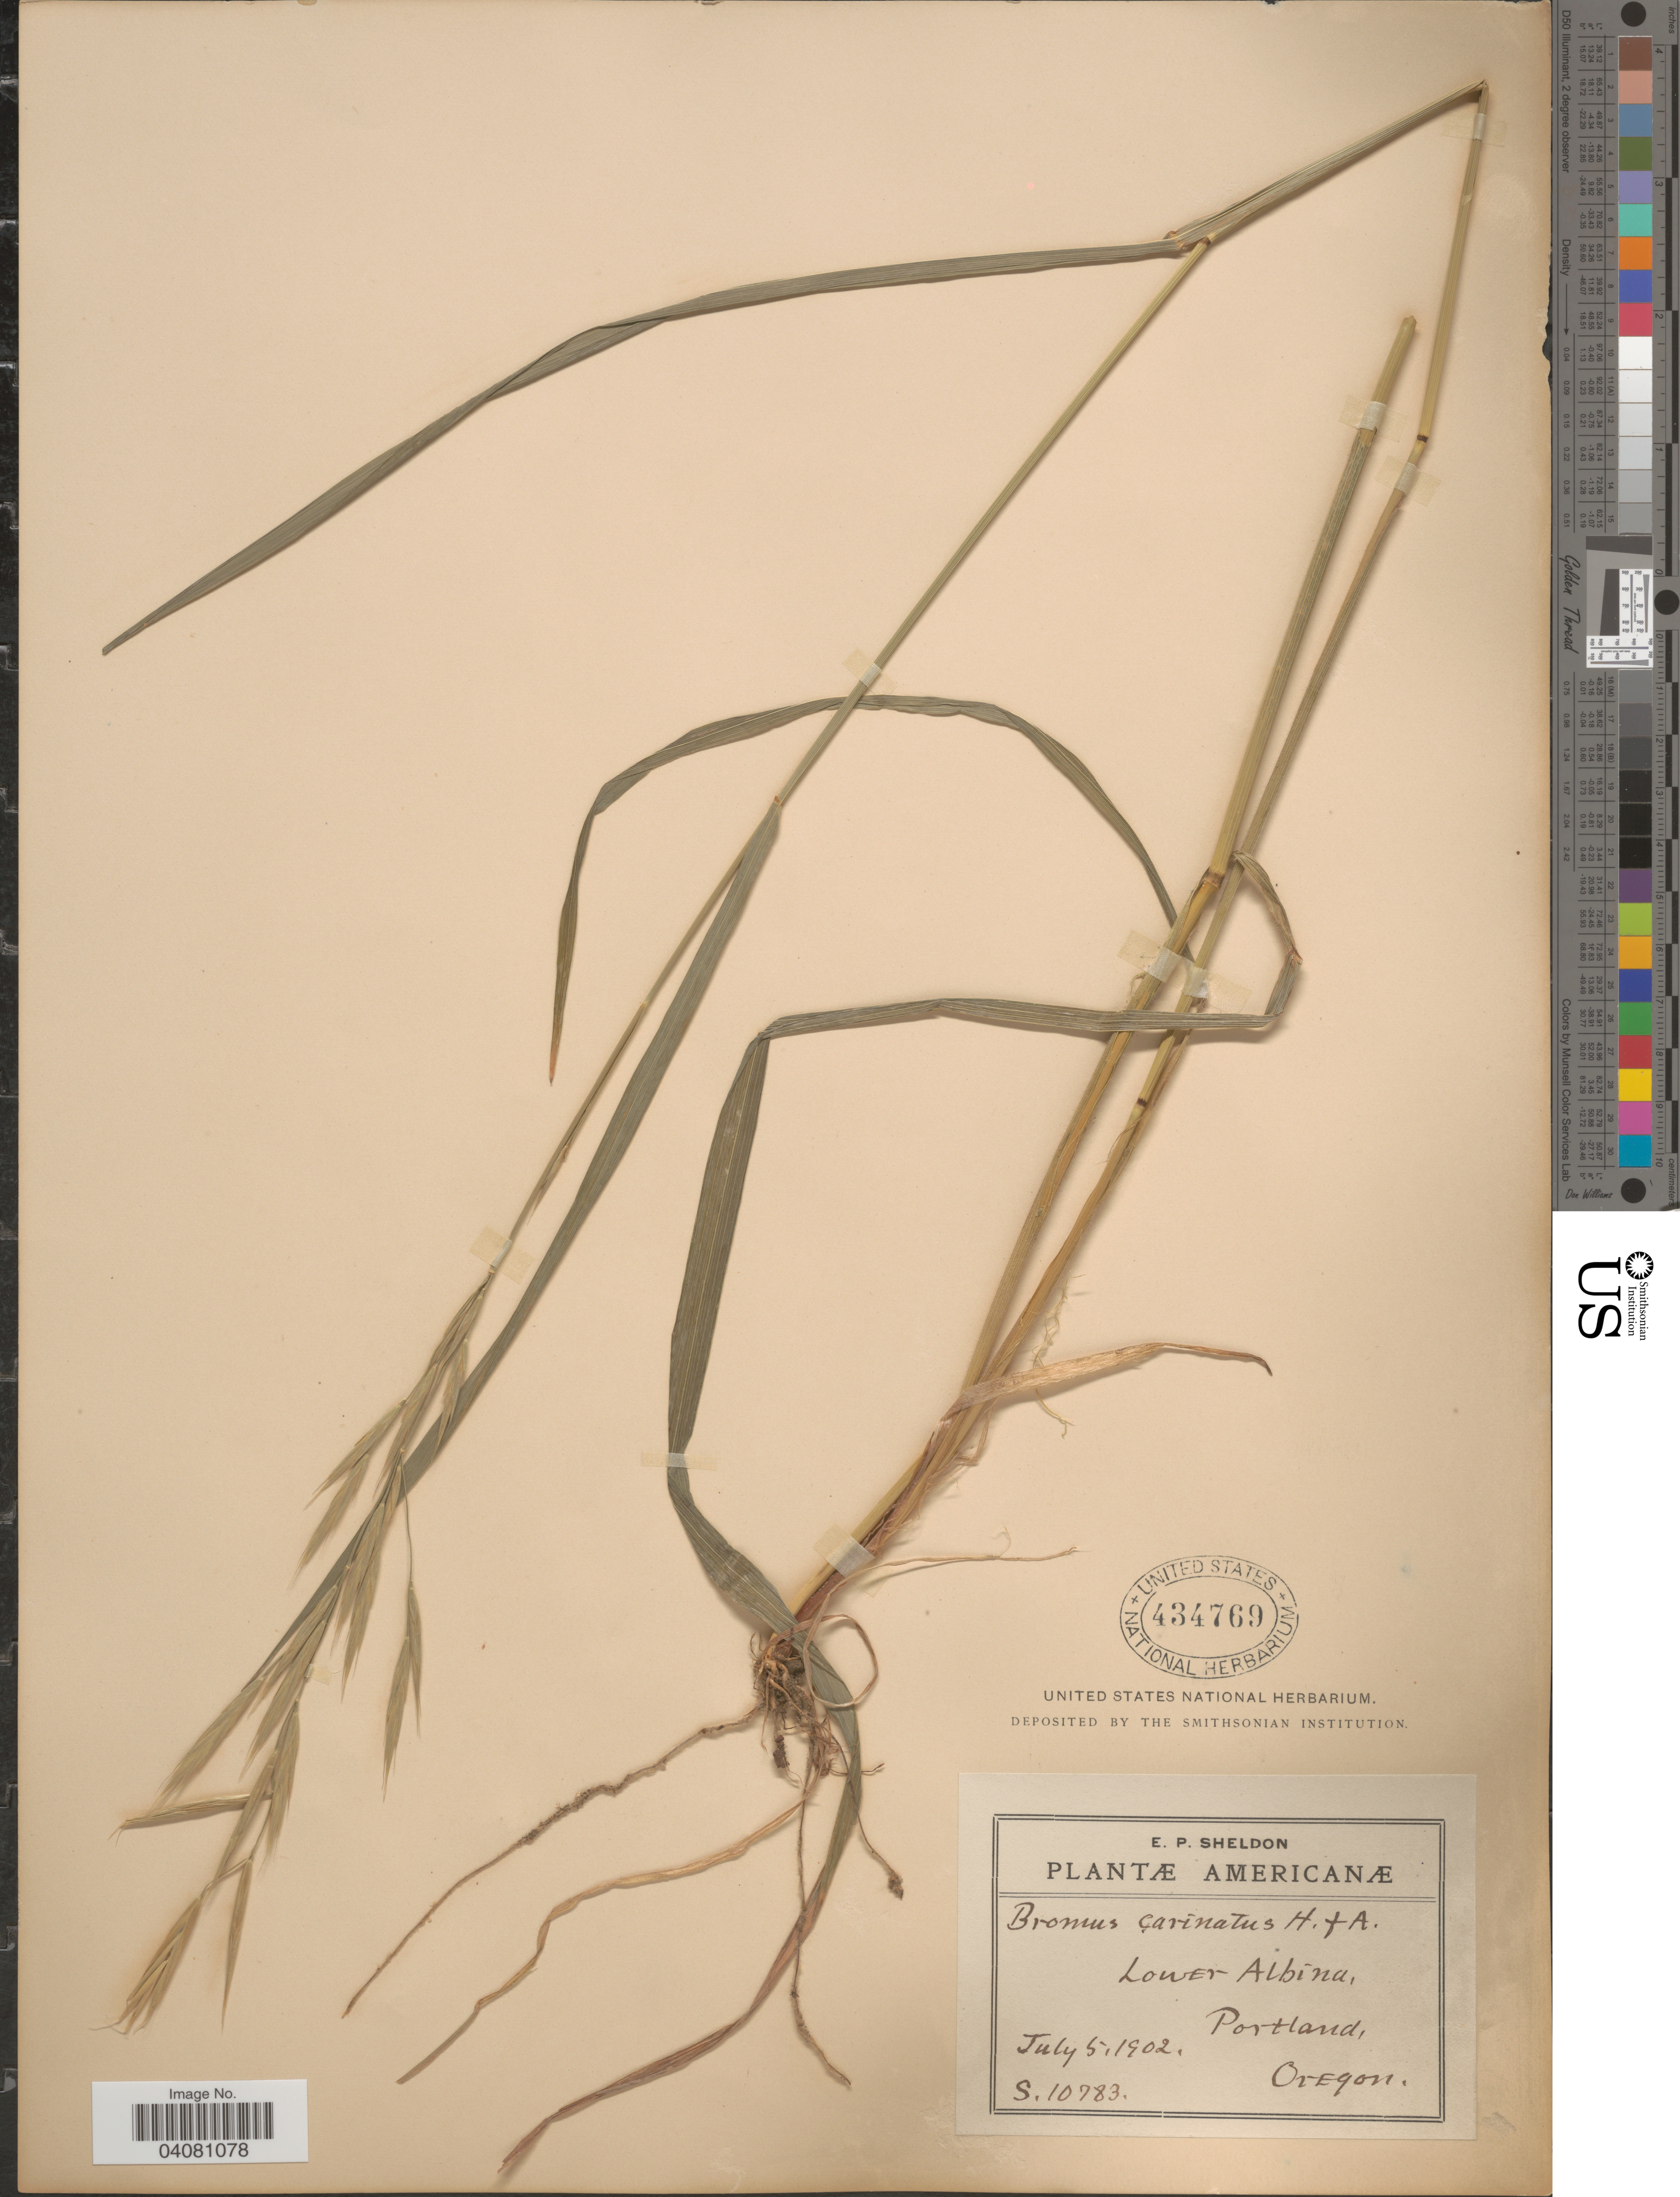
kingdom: Plantae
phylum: Tracheophyta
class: Liliopsida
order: Poales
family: Poaceae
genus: Bromus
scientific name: Bromus carinatus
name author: Hook. & Arn.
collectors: E. P. Sheldon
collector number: S.10783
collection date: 1902-07-05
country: United States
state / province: Oregon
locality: Lower Albina, Portland.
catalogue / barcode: US 434769